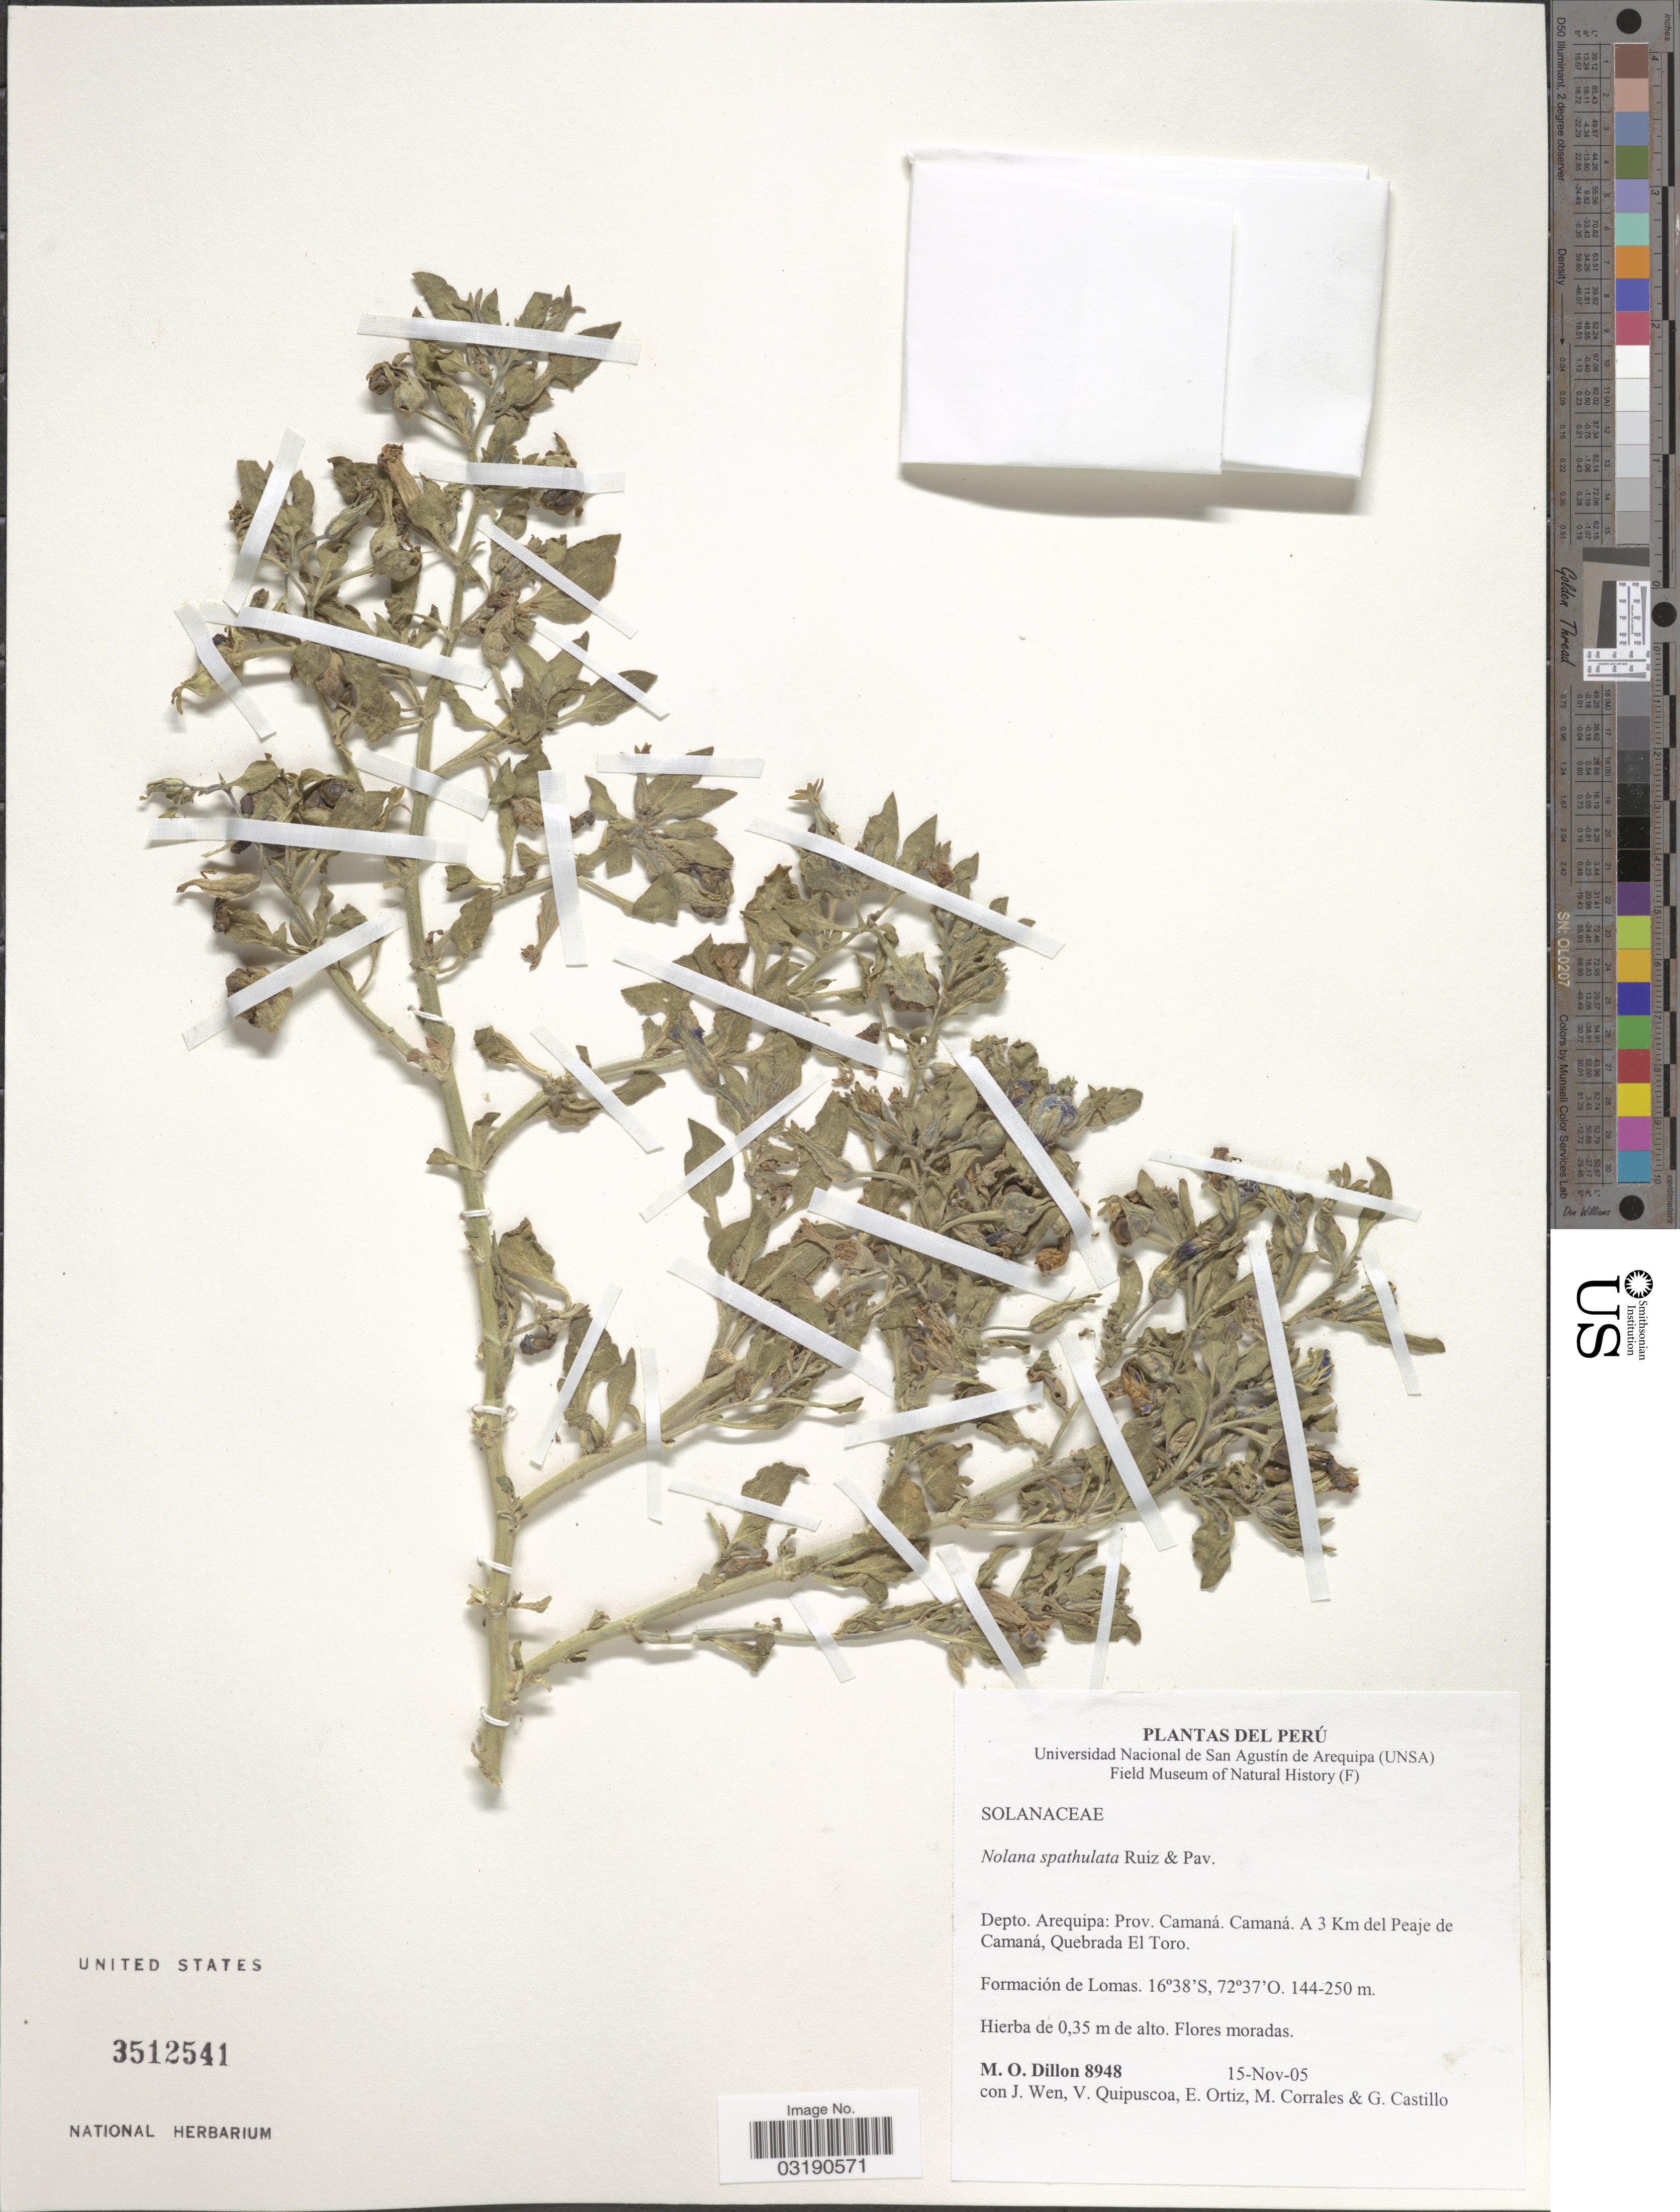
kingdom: Plantae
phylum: Tracheophyta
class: Magnoliopsida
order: Solanales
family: Solanaceae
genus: Nolana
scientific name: Nolana spathulata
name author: Ruiz & Pav.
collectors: M. O. Dillon, J. Wen, V. Quipuscoa, E. Ortiz & et al.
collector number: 8948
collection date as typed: Transcribed d/m/y: 15/11/5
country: Peru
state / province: Arequipa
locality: Depto. Arequipa: Prov. Camaná. Camaná. A 3 Km del Peaje de Camaná, Quebrada El Toro.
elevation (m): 144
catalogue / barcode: US 3512541